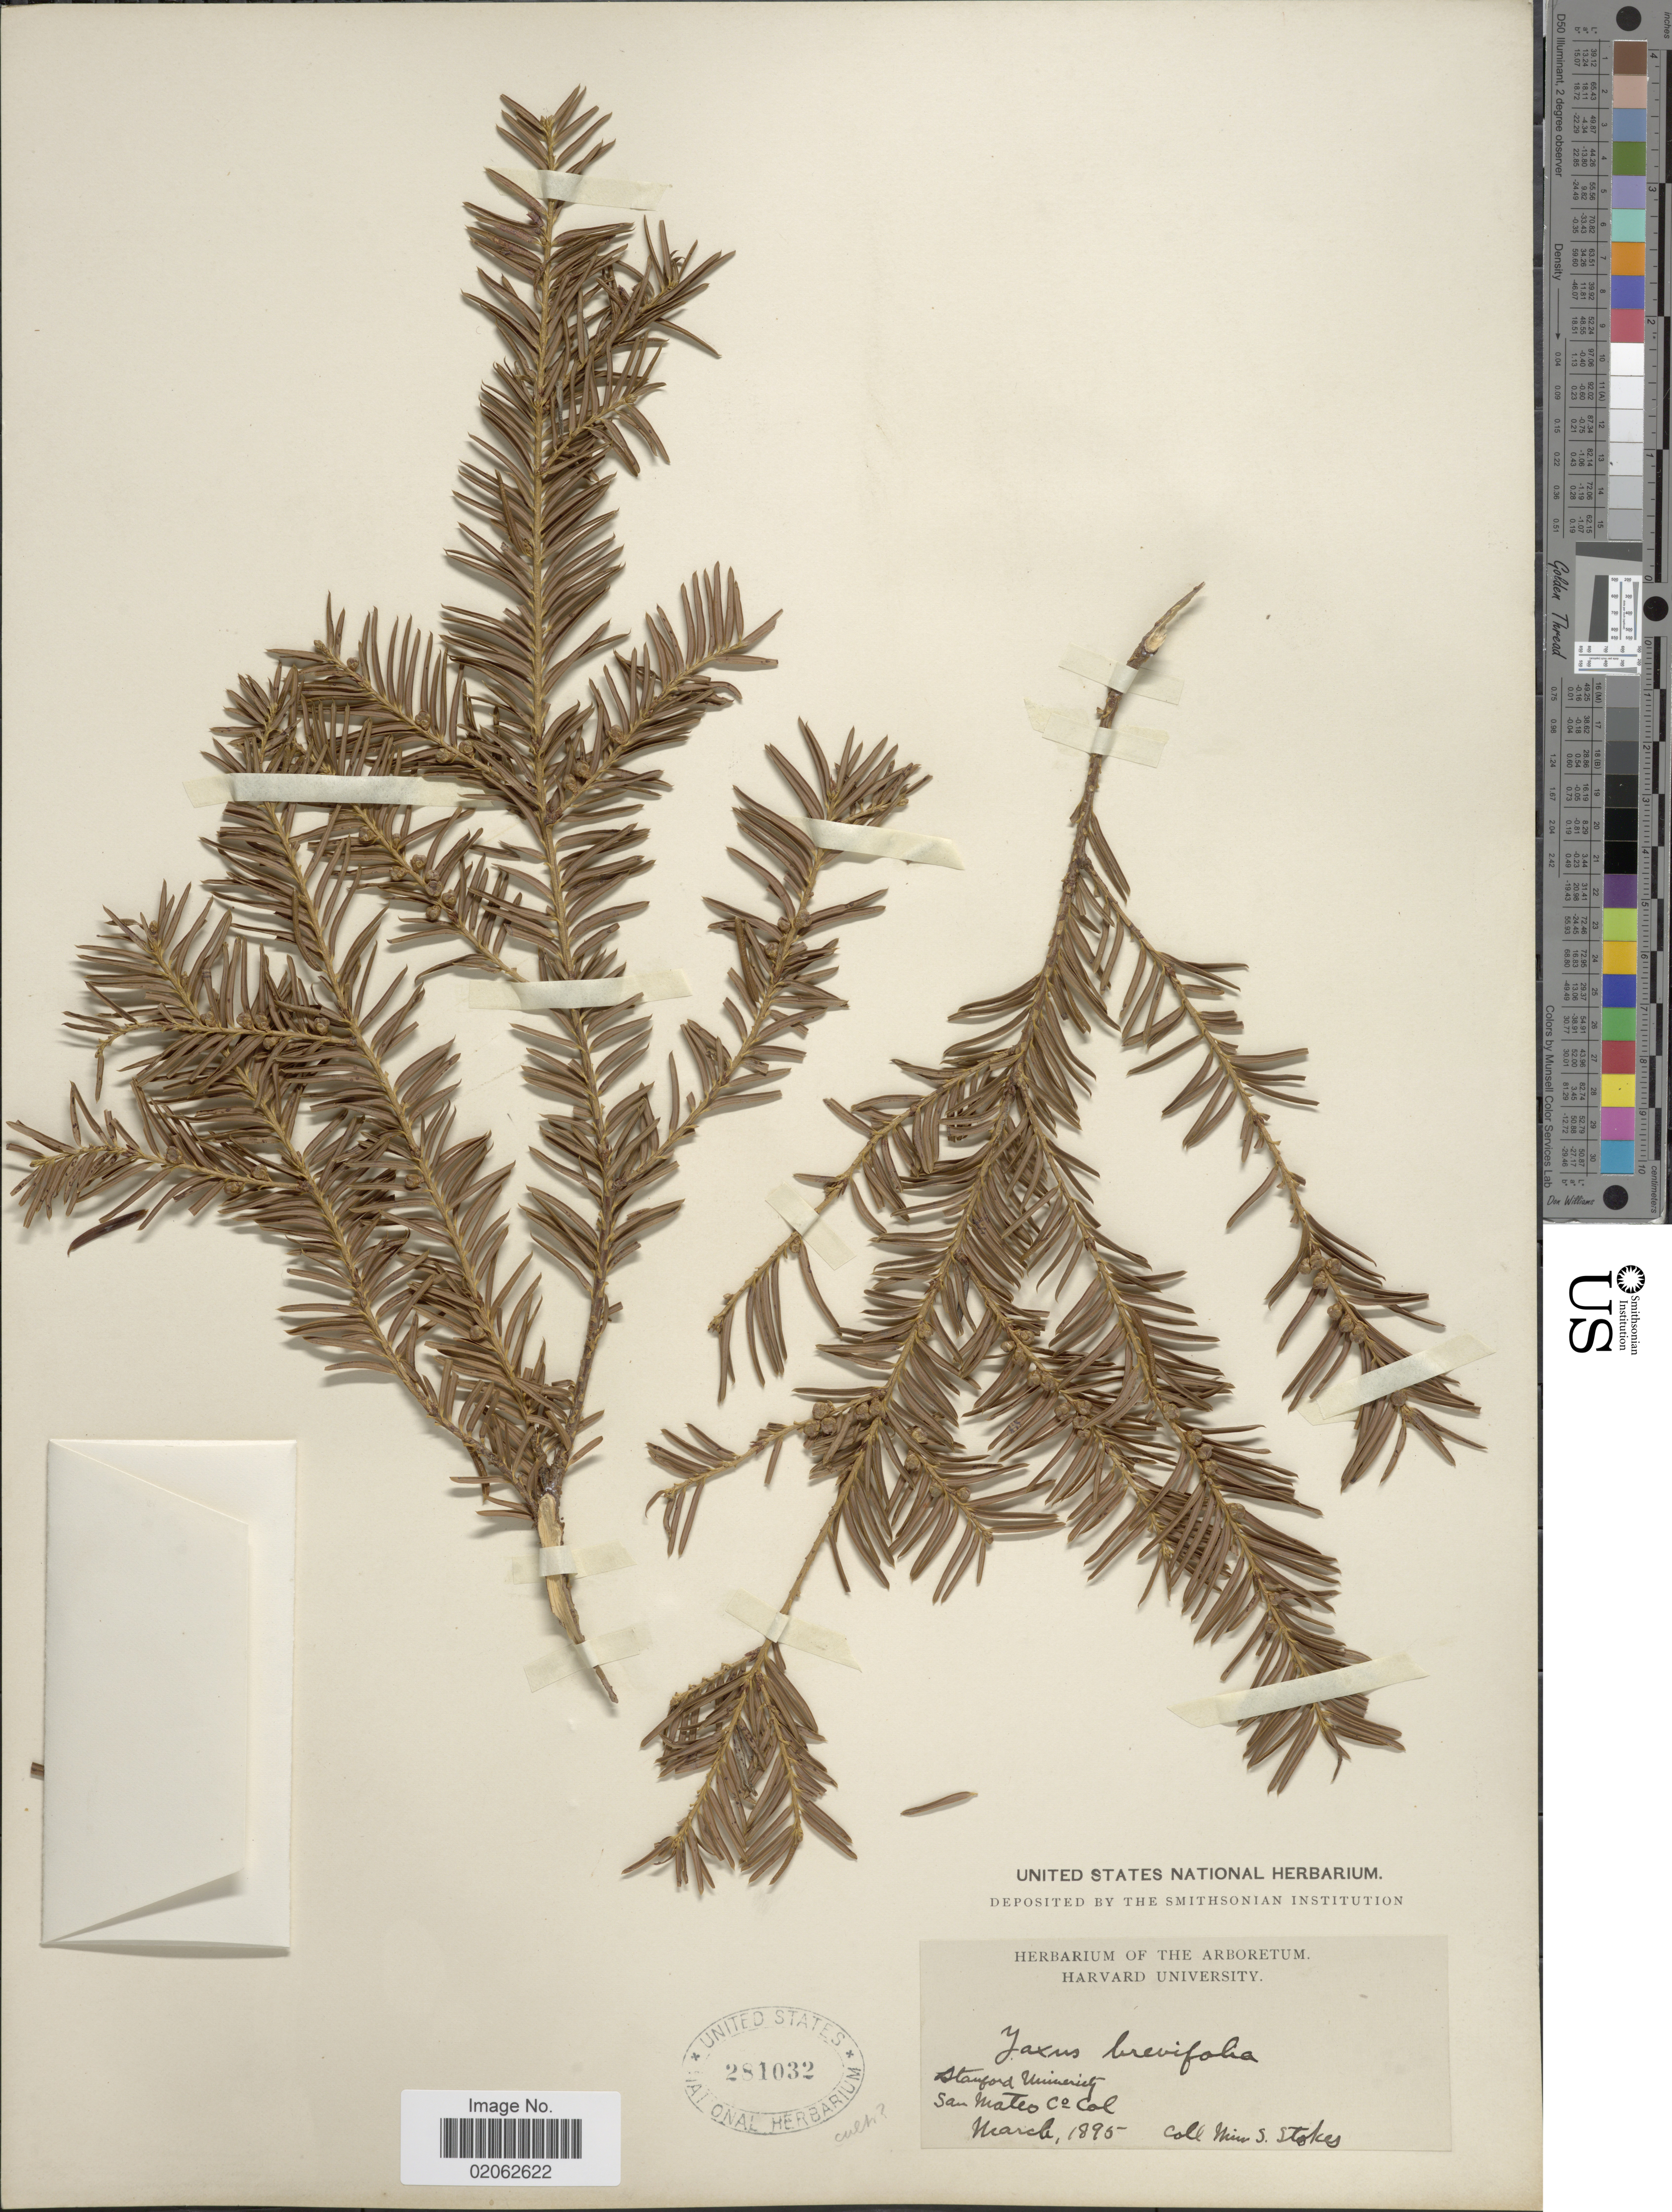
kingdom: Plantae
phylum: Tracheophyta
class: Pinopsida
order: Pinales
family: Taxaceae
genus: Taxus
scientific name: Taxus brevifolia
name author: Nutt.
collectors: S. Stokes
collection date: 1895-03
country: United States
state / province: California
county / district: San Mateo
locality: Stanford University, San Mateo Co., Cal.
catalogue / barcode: US 281032